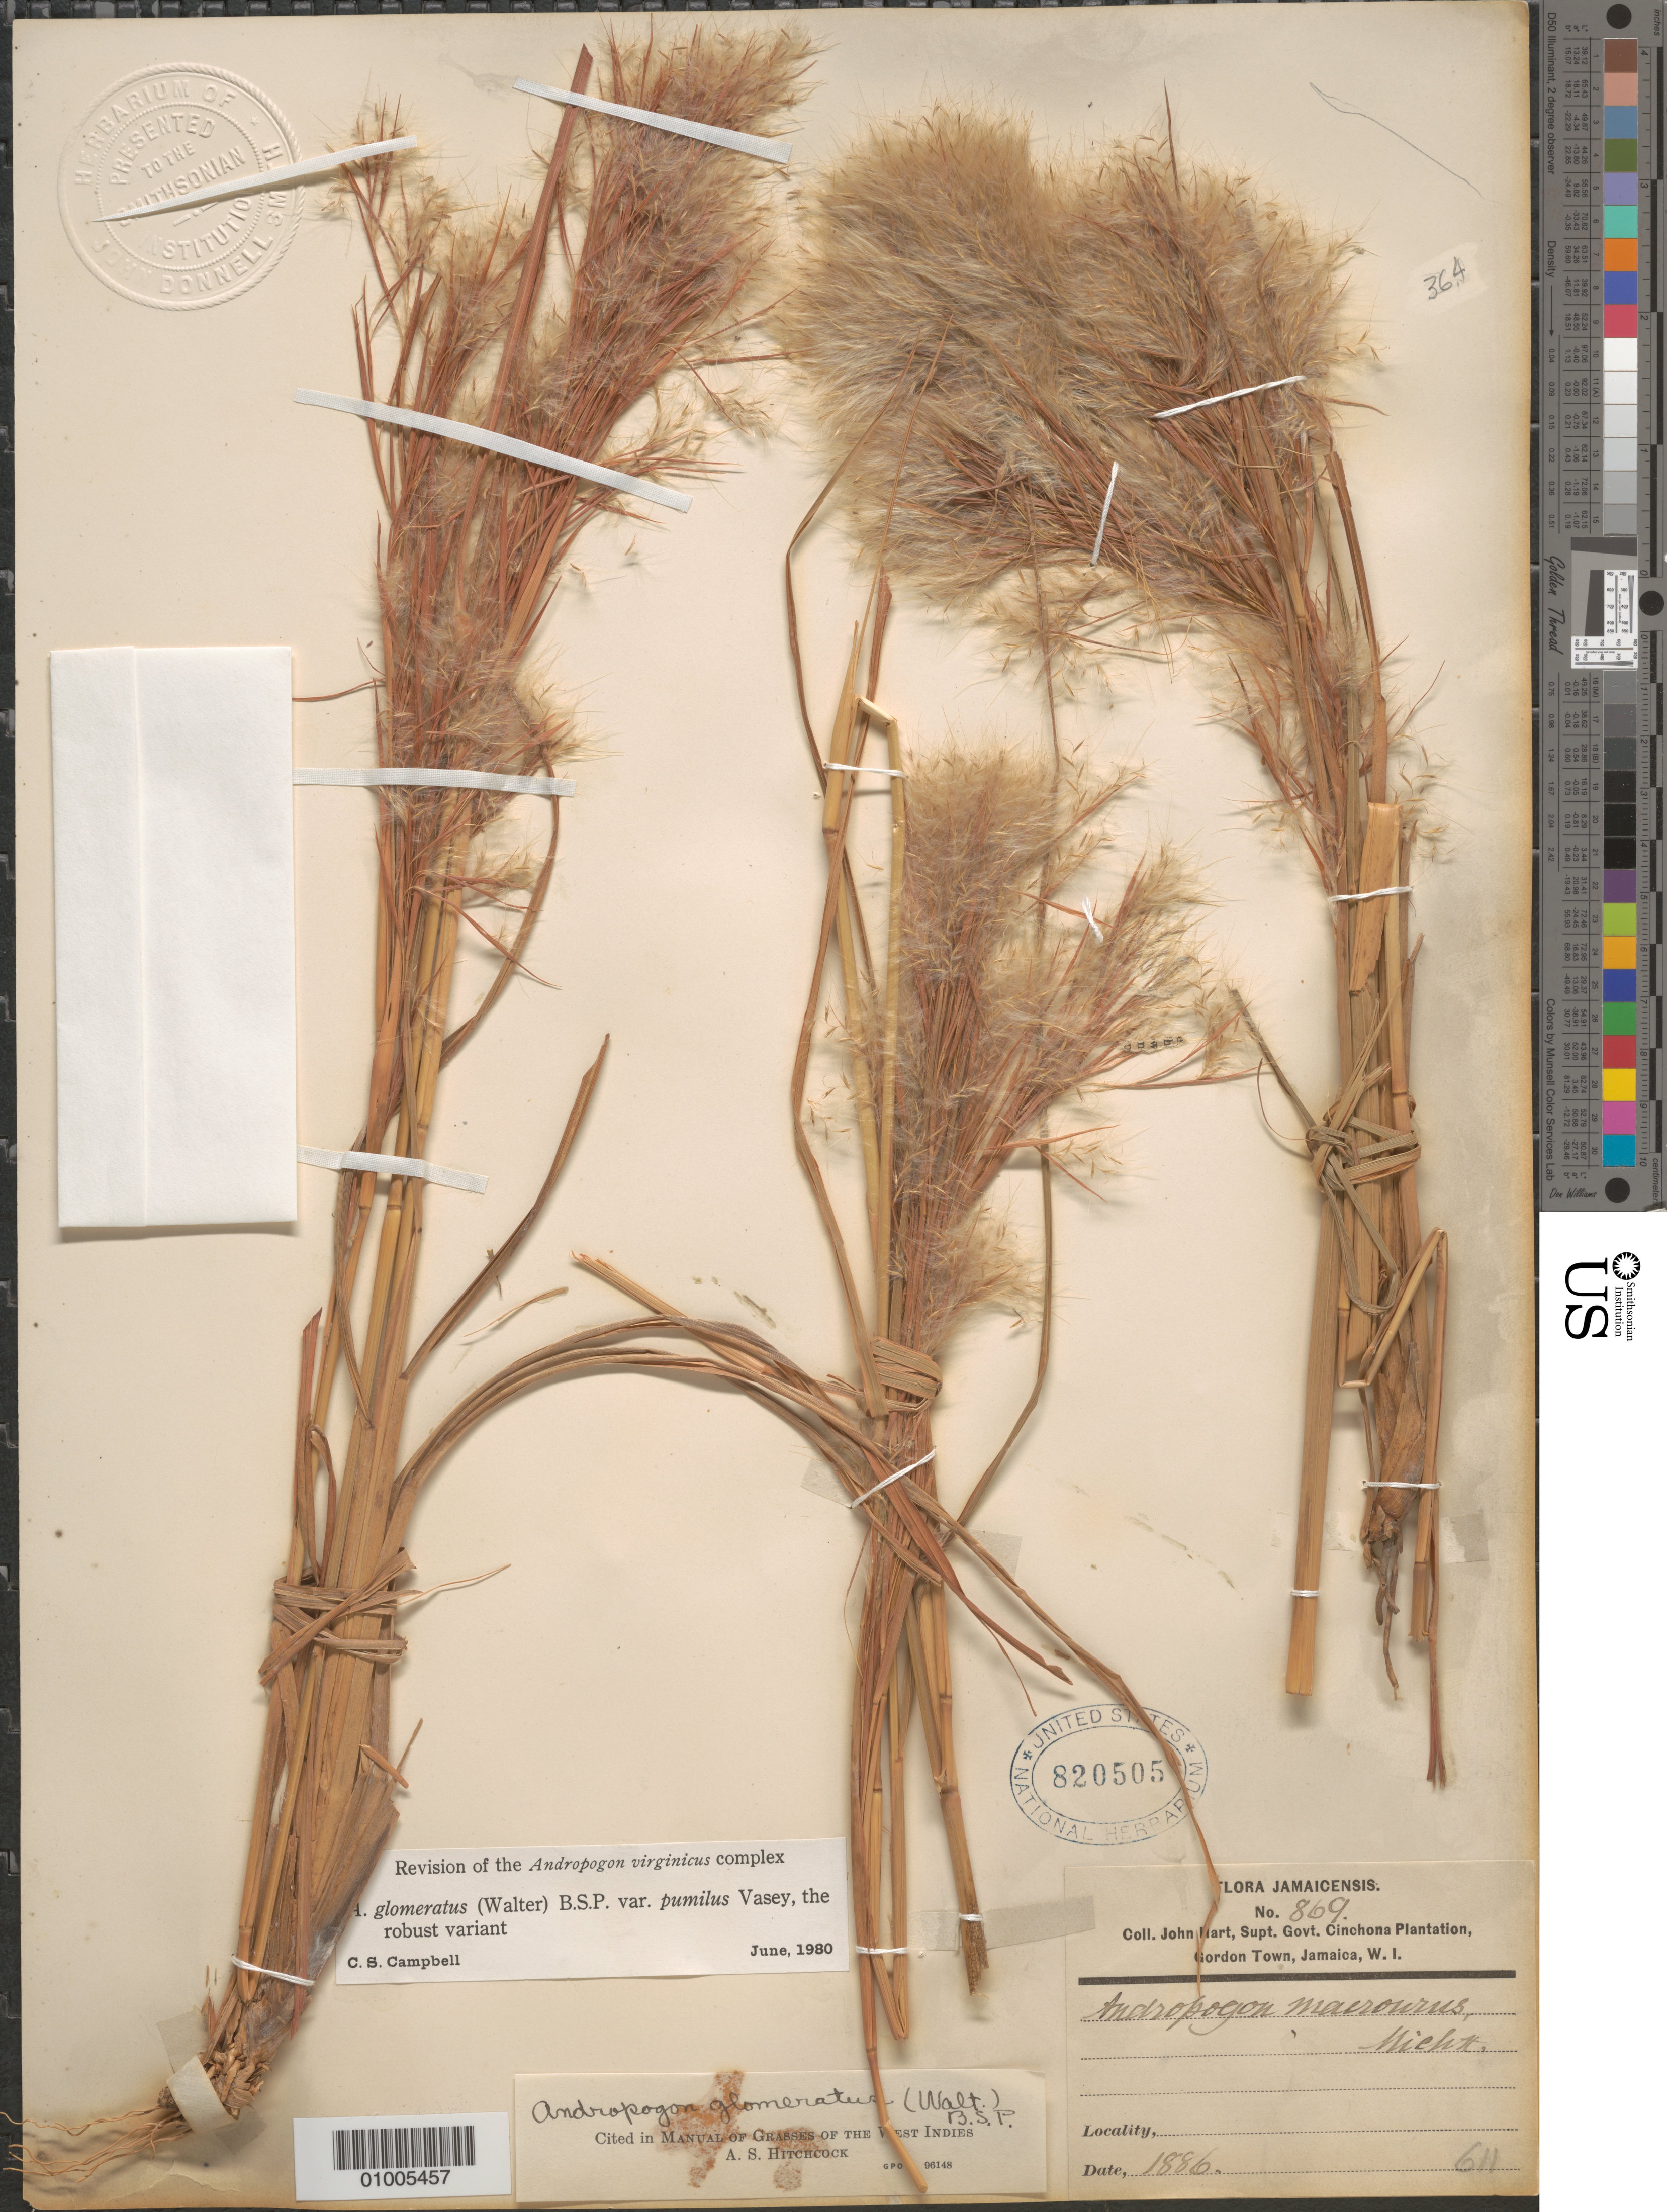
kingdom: Plantae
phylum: Tracheophyta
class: Liliopsida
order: Poales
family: Poaceae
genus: Andropogon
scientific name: Andropogon glomeratus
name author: (Walter) Britton, Stearns & Poggenb.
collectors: J. Hart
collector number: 869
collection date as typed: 1886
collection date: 1886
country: Jamaica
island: Jamaica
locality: Gordon Town, Jamaica. Supt. Govt. Cinchona Plantation.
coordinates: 0 N, 0 E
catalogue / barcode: US 820505